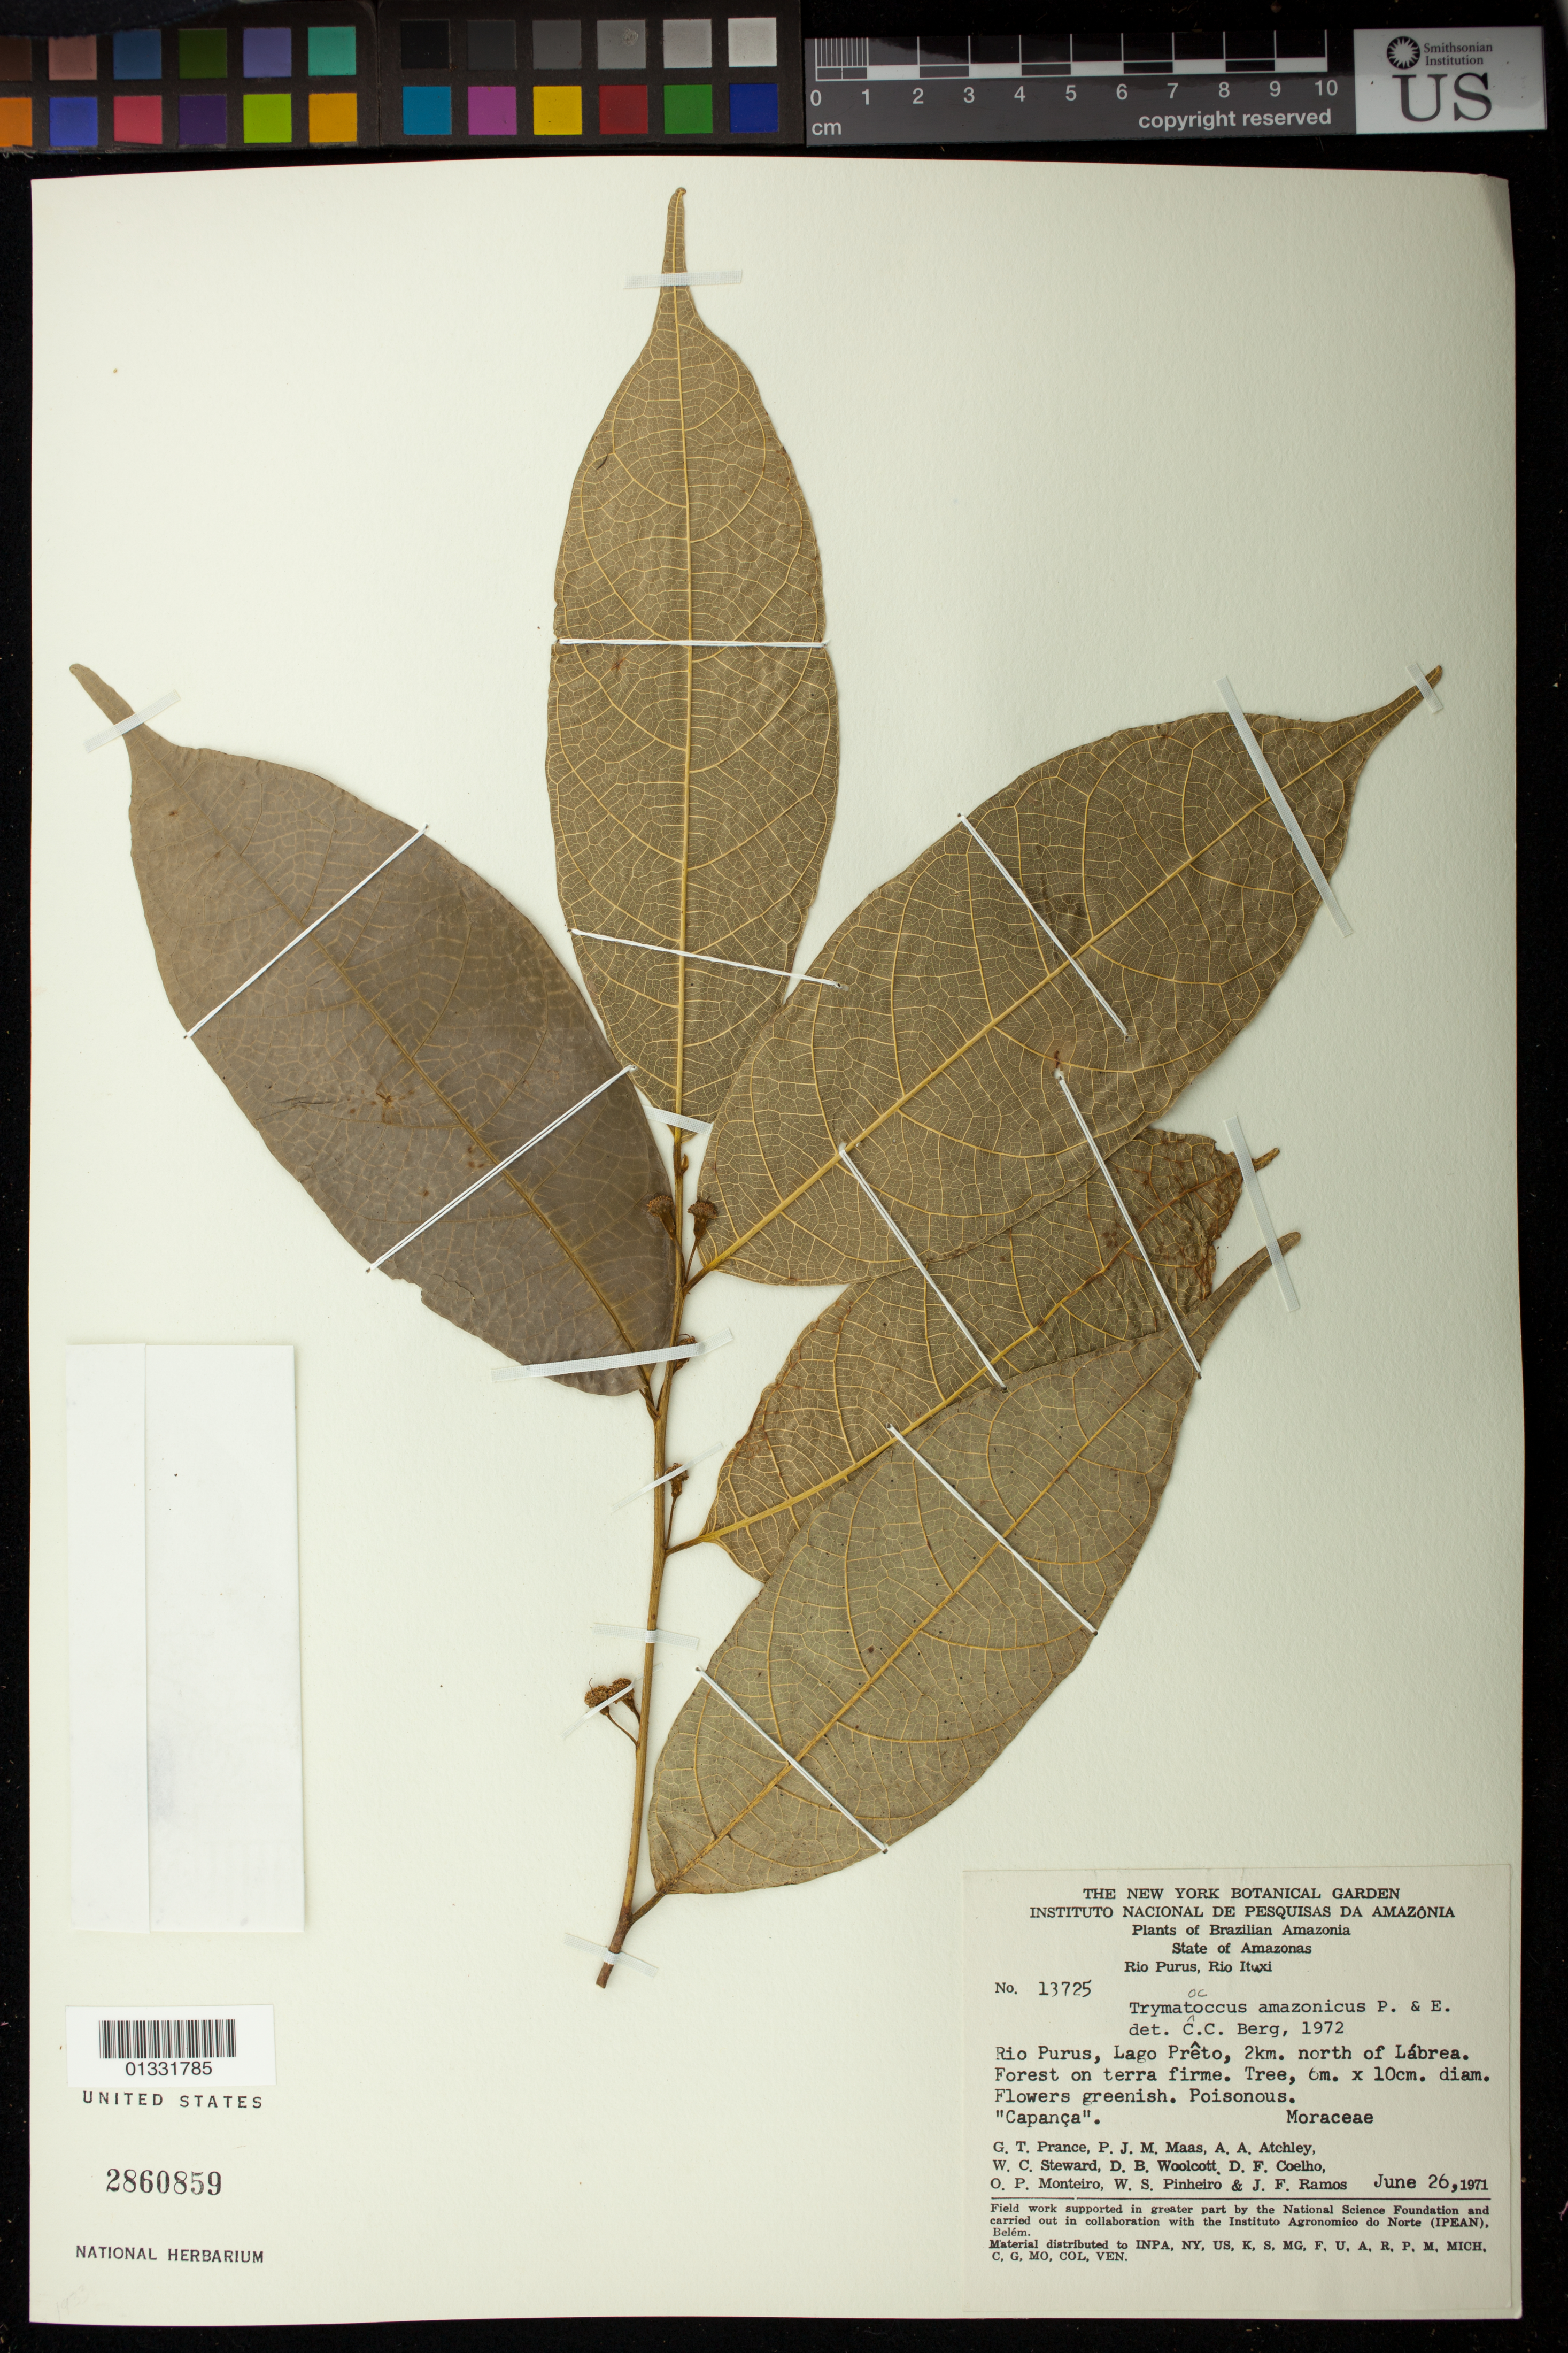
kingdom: Plantae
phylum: Tracheophyta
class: Magnoliopsida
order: Rosales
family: Moraceae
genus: Brosimum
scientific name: Brosimum amazonicum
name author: (Poepp. & Endl.) E. M. Gardner & Zerega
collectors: G. T. Prance et al.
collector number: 13725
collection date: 1971-06-26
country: Brazil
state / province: Amazonas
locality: Rio Purus, ago Prêto, 2km north of Lábrea.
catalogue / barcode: US 2860859